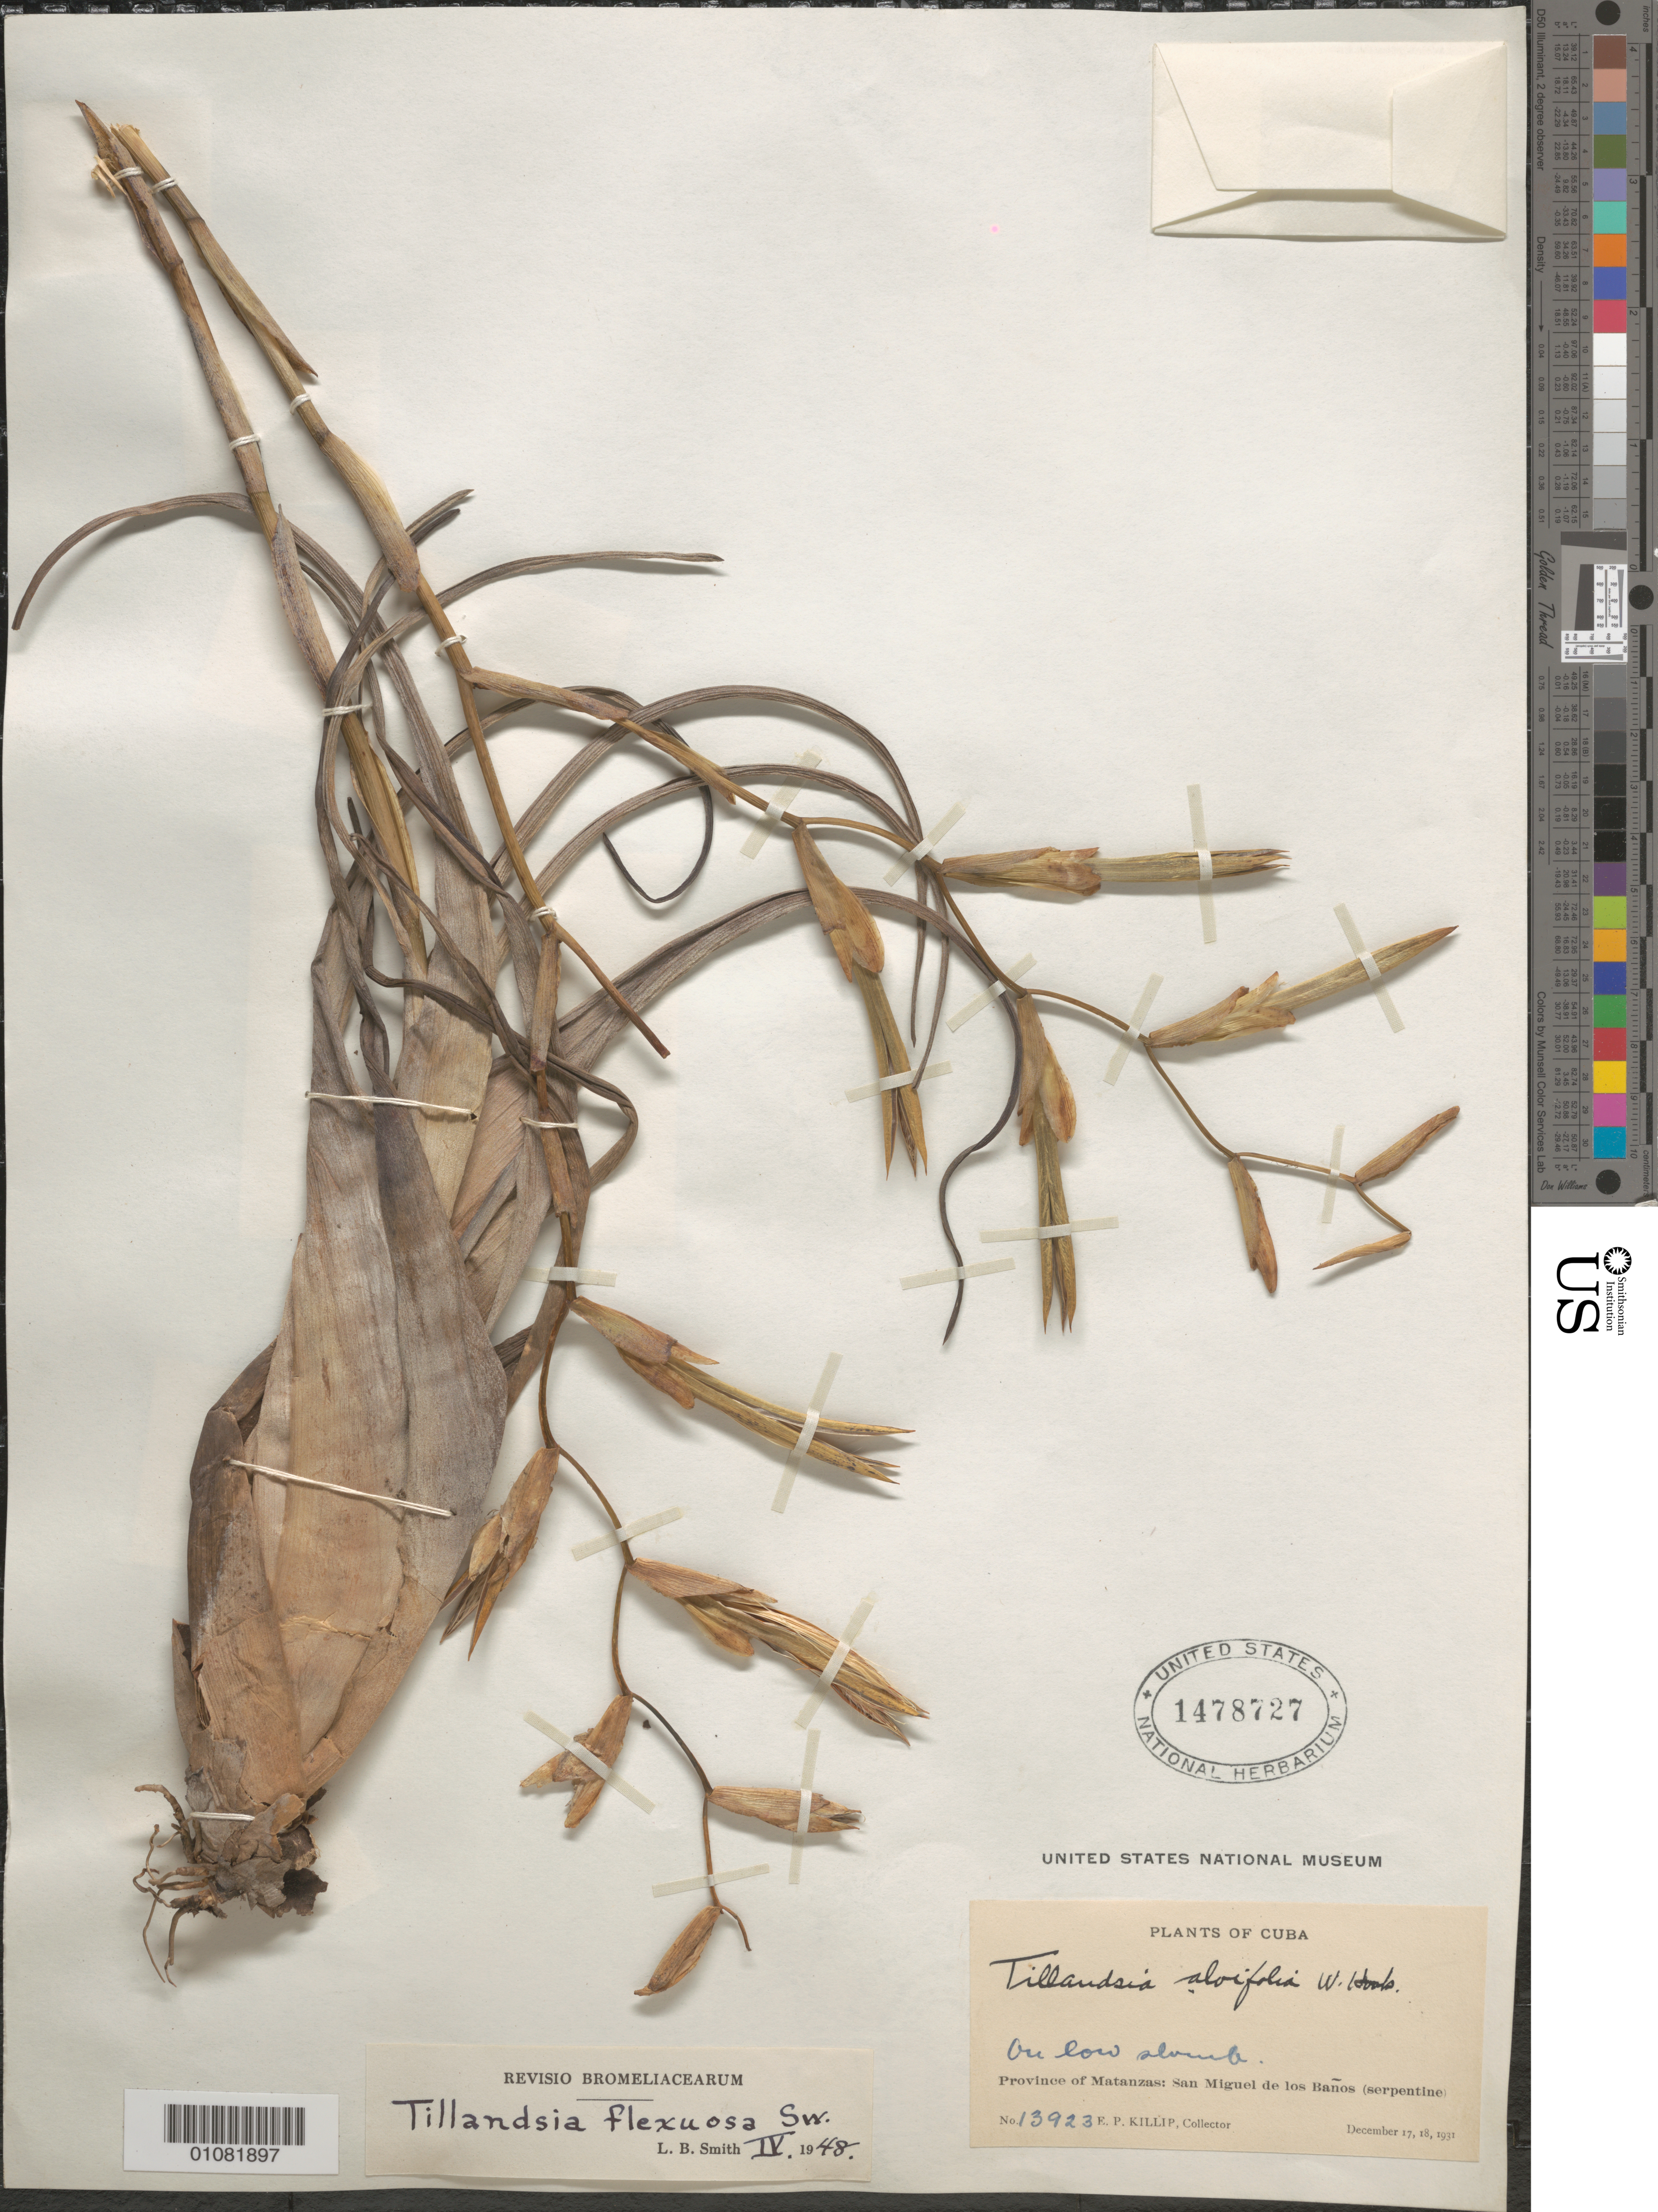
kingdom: Plantae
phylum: Tracheophyta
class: Liliopsida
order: Poales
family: Bromeliaceae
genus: Tillandsia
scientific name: Tillandsia flexuosa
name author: Sw.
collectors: E. P. Killip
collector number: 13923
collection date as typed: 17 Dec 1937 to 18 Dec 1937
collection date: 1937-12-17/1937-12-18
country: Cuba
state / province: Matanzas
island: Cuba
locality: San Miguel de los Baños (serpentine)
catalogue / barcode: US 1478727